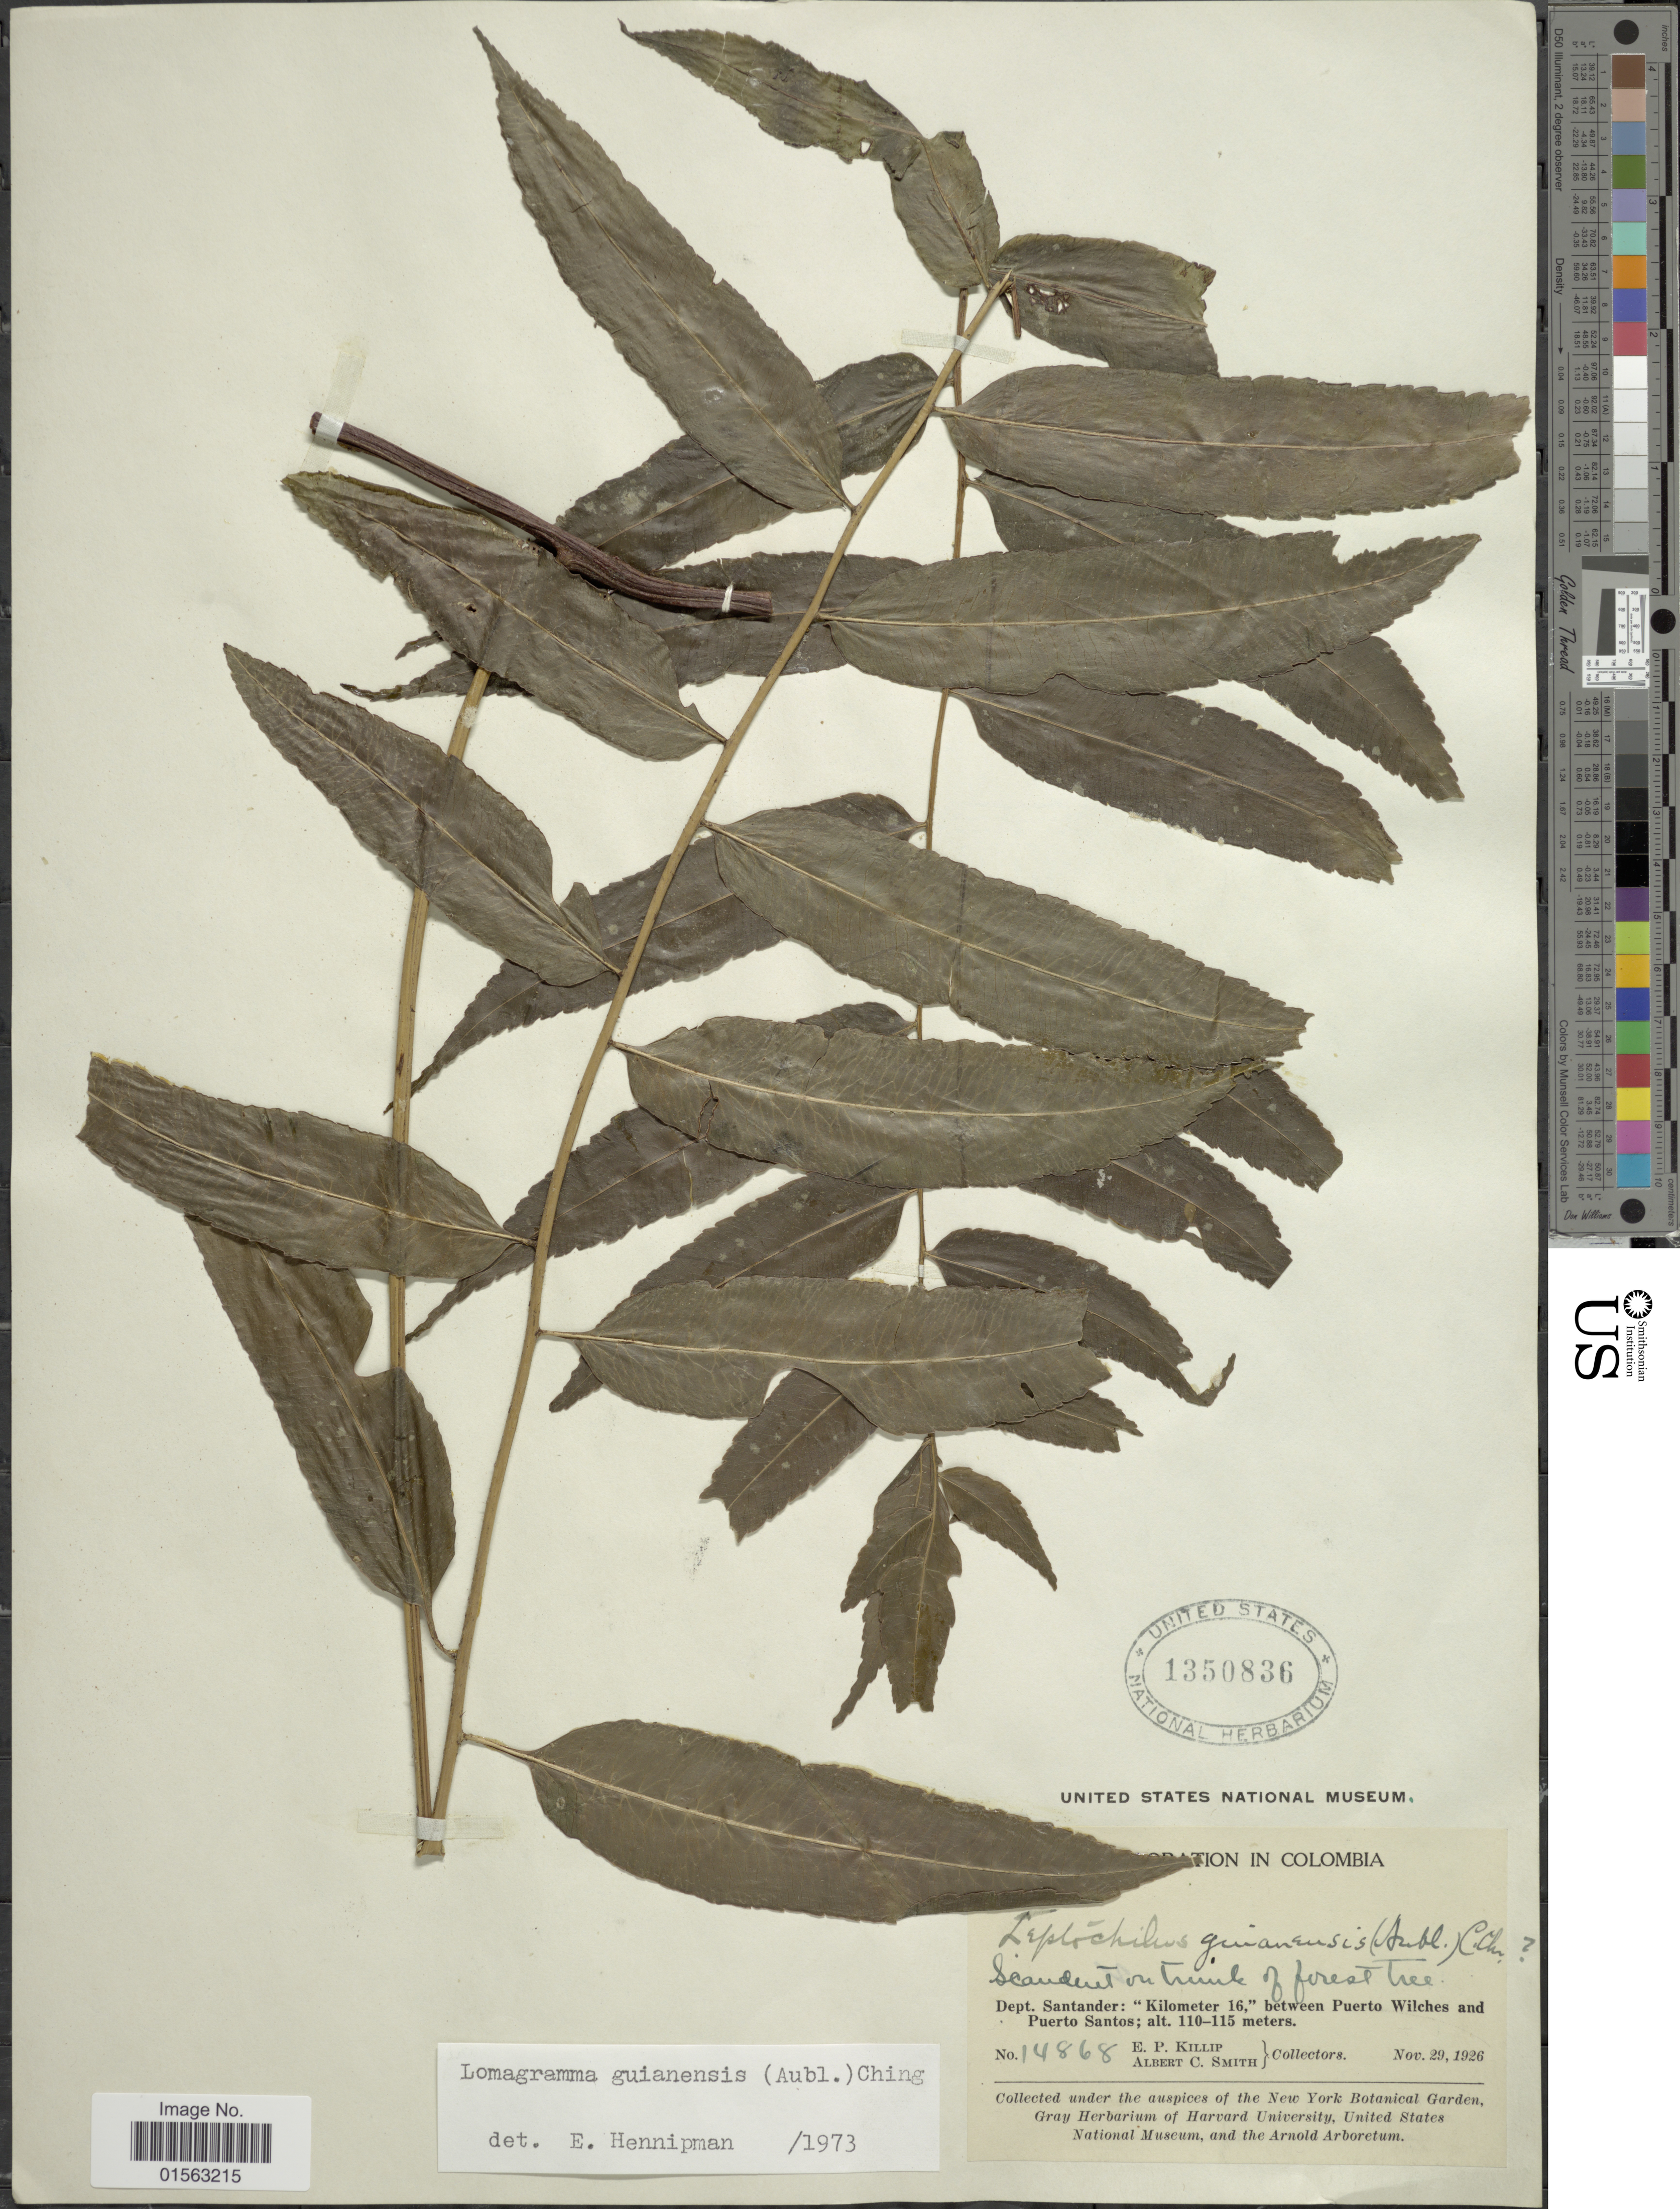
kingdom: Plantae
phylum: Tracheophyta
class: Polypodiopsida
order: Polypodiales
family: Dryopteridaceae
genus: Mickelia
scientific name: Mickelia guianensis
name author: (Aubl.) R.C. Moran et al.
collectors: E. P. Killip & A. C. Smith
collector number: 14868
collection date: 1926-11-29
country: Colombia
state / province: Santander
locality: Kilometer 16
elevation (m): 110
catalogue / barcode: US 1350836